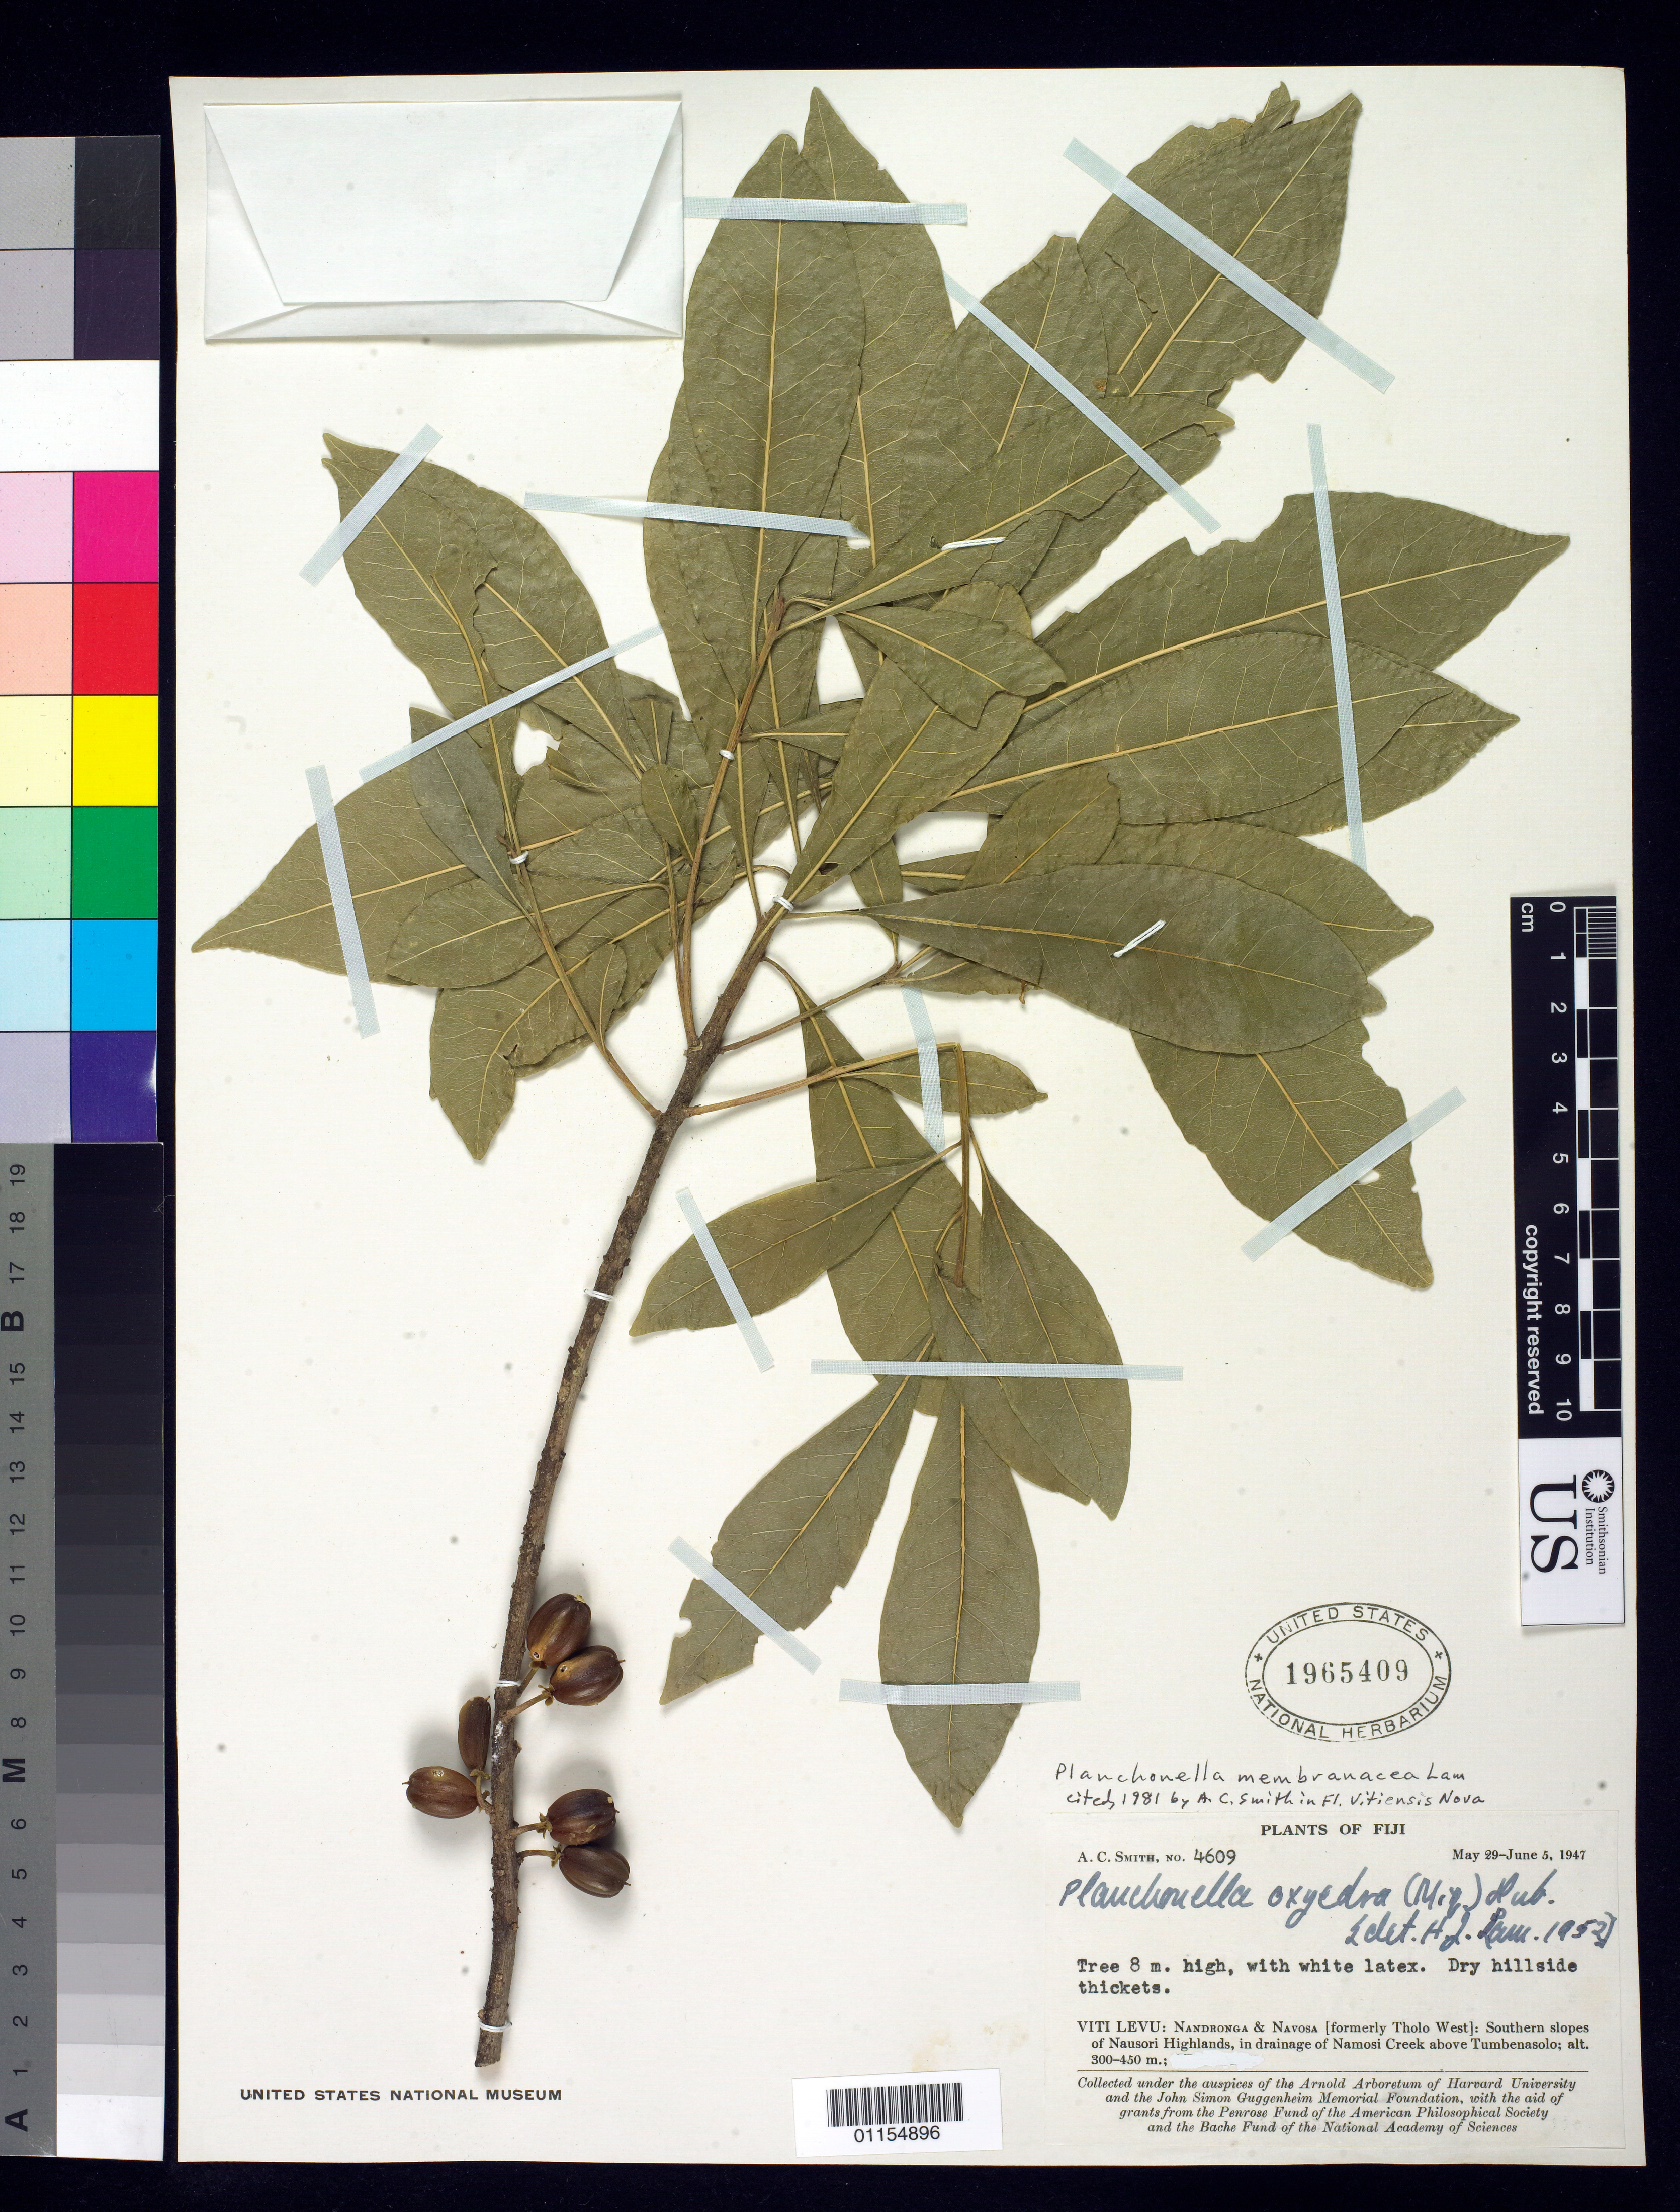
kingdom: Plantae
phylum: Tracheophyta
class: Magnoliopsida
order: Ericales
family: Sapotaceae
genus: Planchonella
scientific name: Planchonella membranacea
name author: H.J. Lam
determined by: Smith, A. C.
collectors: A. C. Smith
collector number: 4609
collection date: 1947-05-29/1947-06-05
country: Fiji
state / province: Tholo West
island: Viti Levu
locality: Nandronga & Navosa: southenr slopes of Nausori Highlands, in drainage of Namosi Creek above Tumbenasolo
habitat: Dry hillside thickets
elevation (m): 300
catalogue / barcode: US 1965409